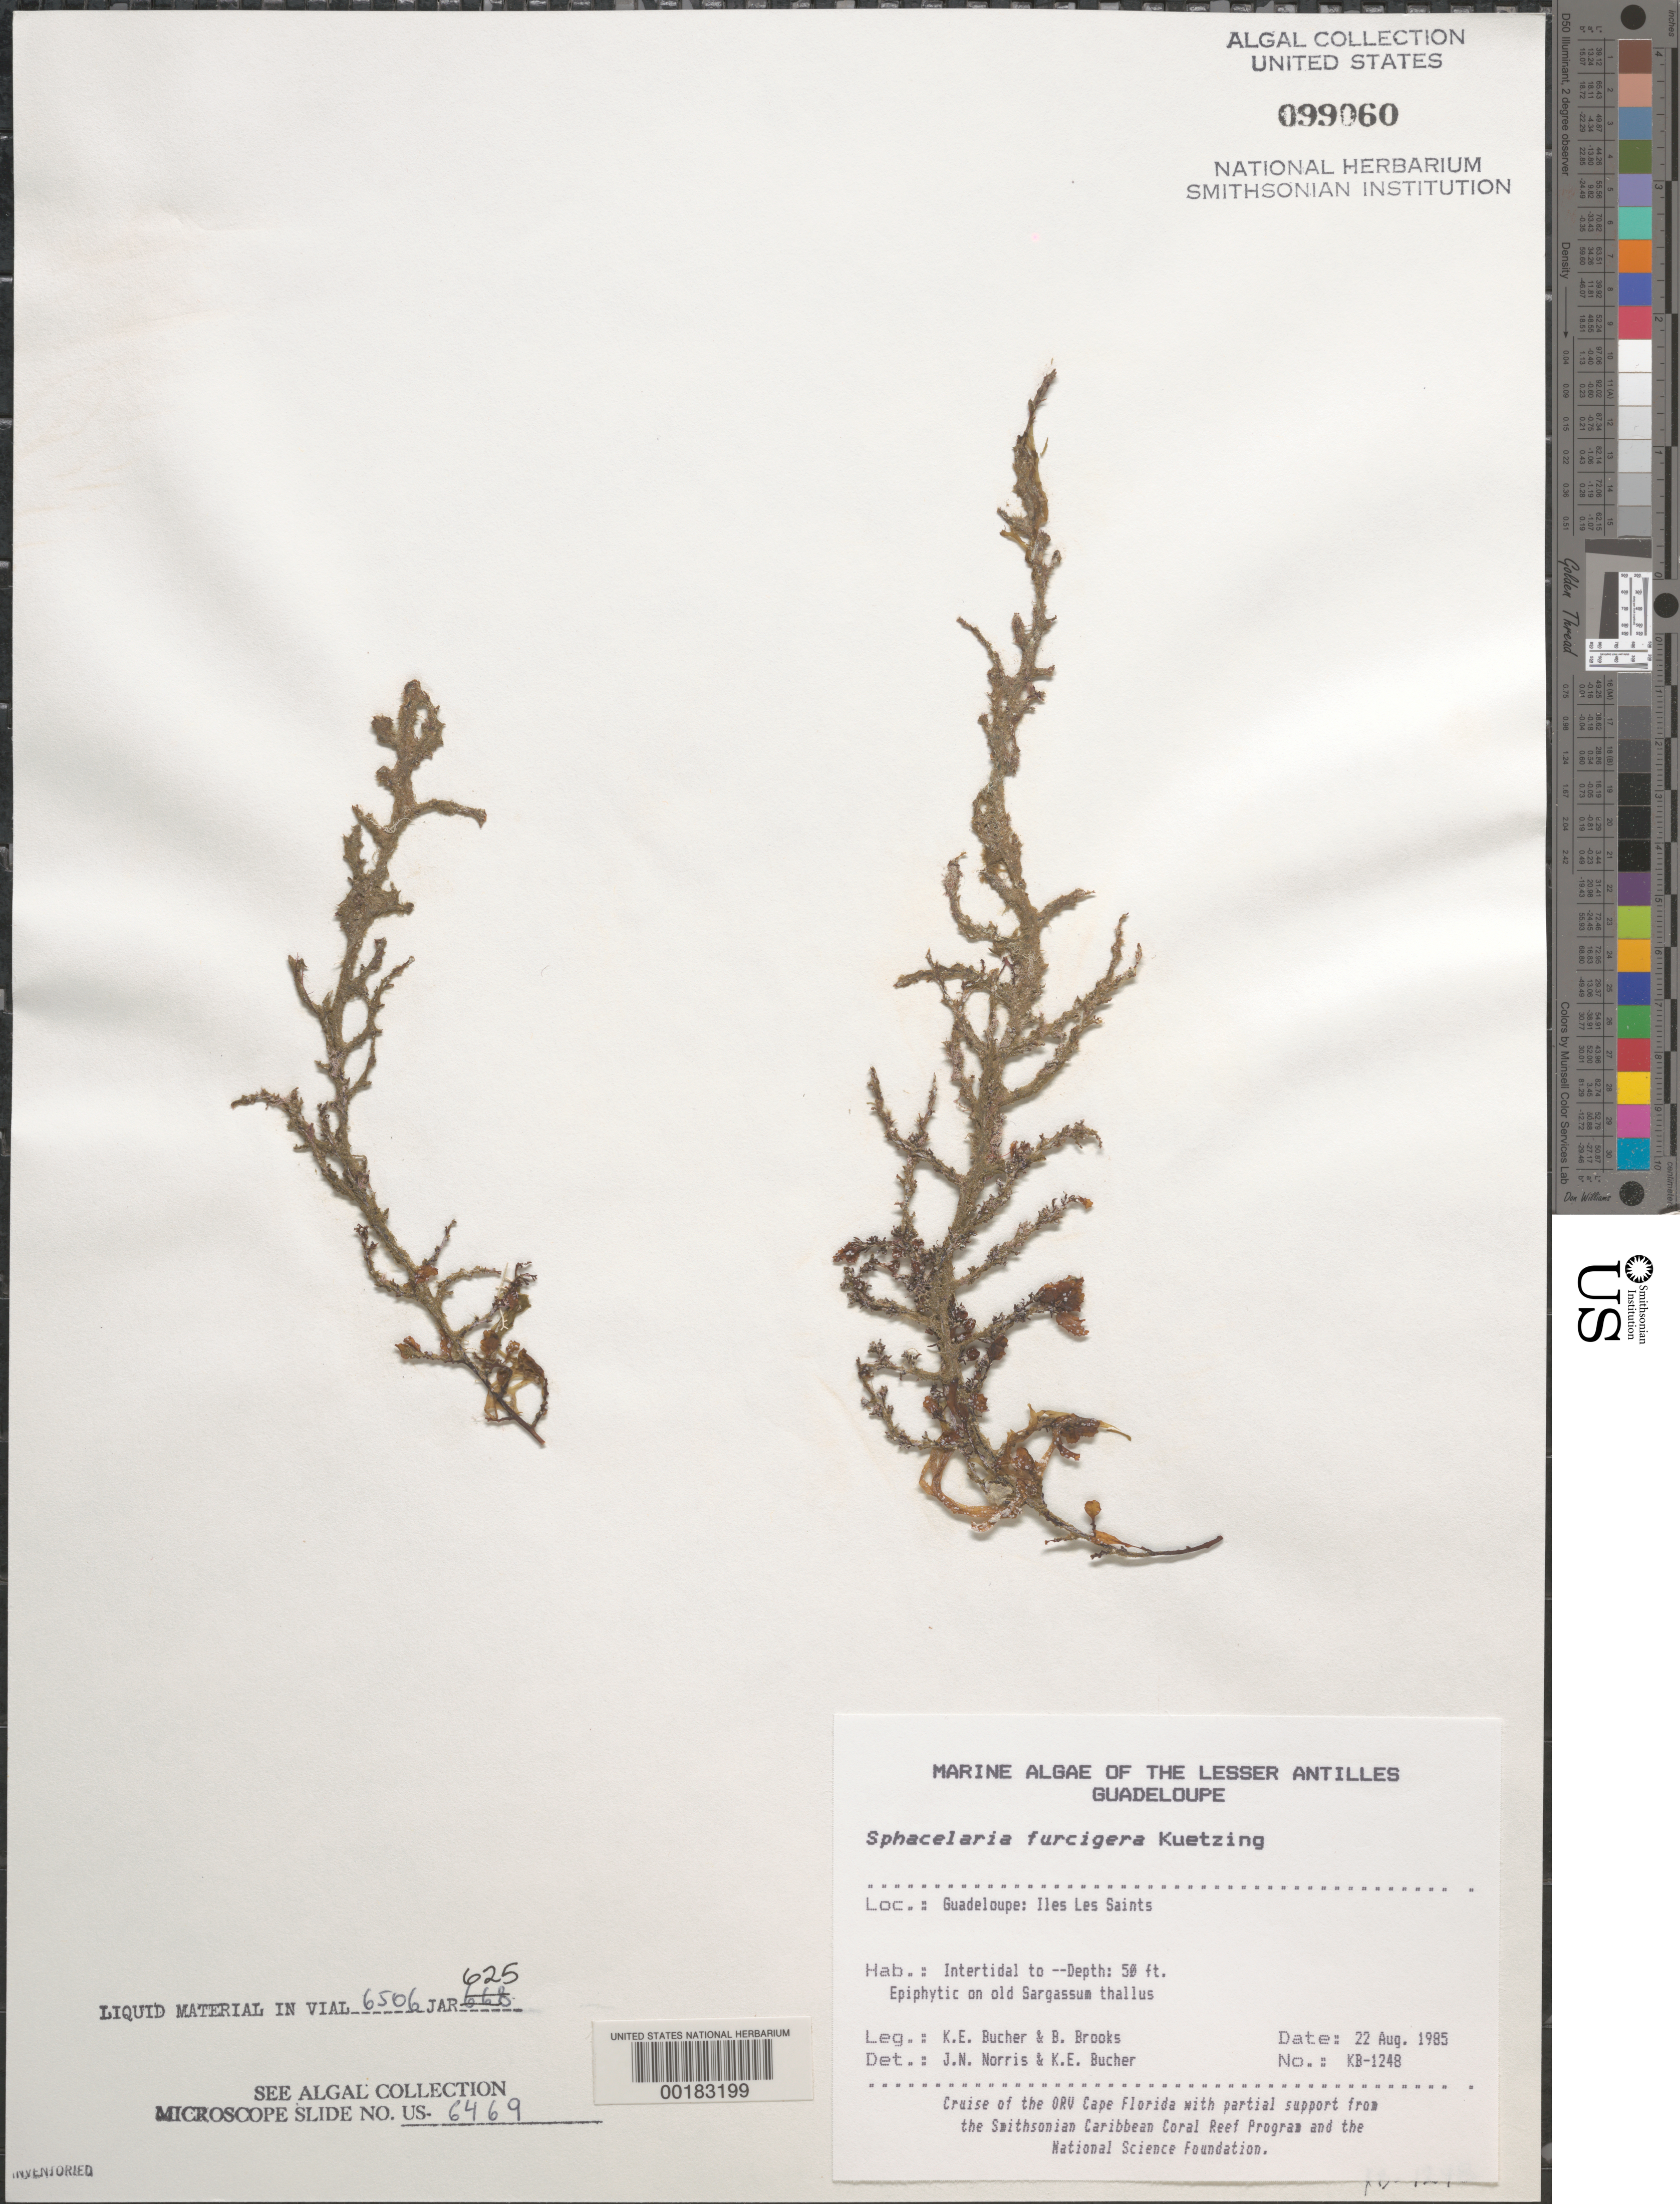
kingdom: Chromista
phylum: Ochrophyta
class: Phaeophyceae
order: Sphacelariales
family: Sphacelariaceae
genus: Sphacelaria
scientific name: Sphacelaria rigidula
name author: Kütz.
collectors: K. E. Bucher & B. Brooks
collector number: Kb-1248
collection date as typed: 22 Aug 1985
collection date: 1985-08-22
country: Guadeloupe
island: Iles des Saintes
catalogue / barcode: US 99060